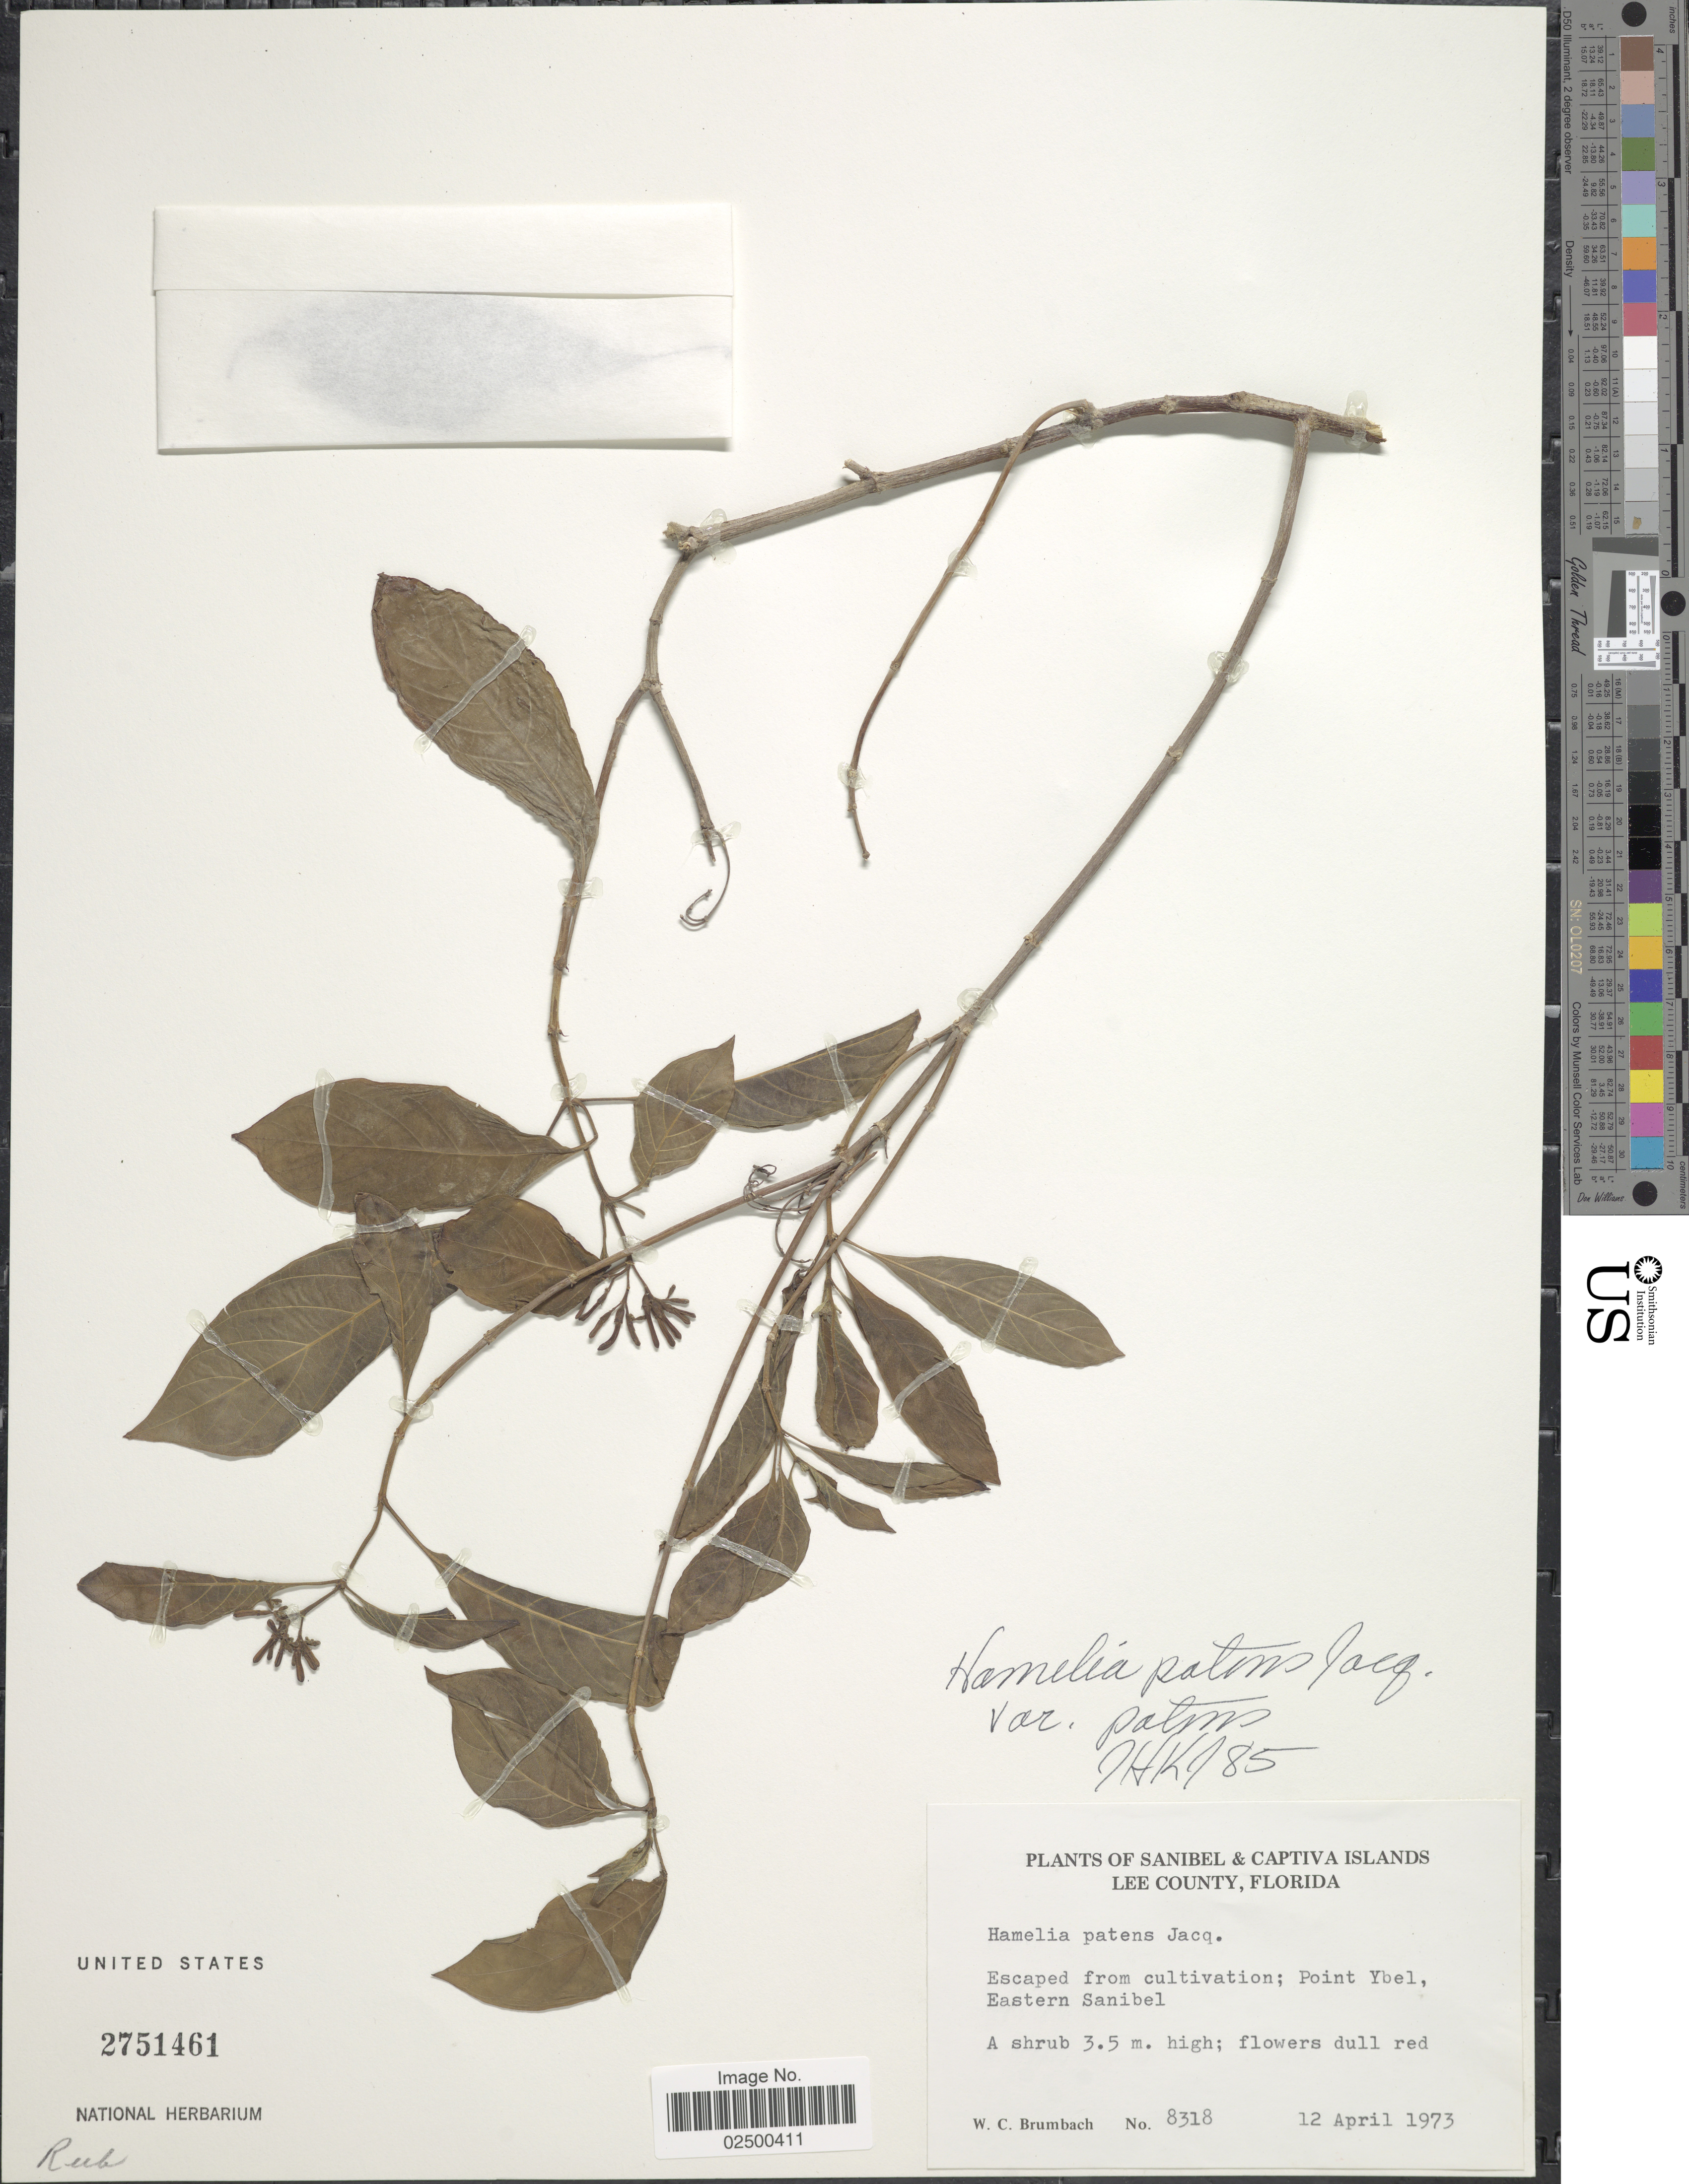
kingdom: Plantae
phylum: Tracheophyta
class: Magnoliopsida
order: Gentianales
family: Rubiaceae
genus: Hamelia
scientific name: Hamelia patens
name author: Jacq.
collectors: W. C. Brumbach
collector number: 8318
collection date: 1973-04-12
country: United States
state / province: Florida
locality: Sanibel & Captiva Islands, Lee County, Florida, Point Ybel, Eastern Sanibel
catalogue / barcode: US 2751461